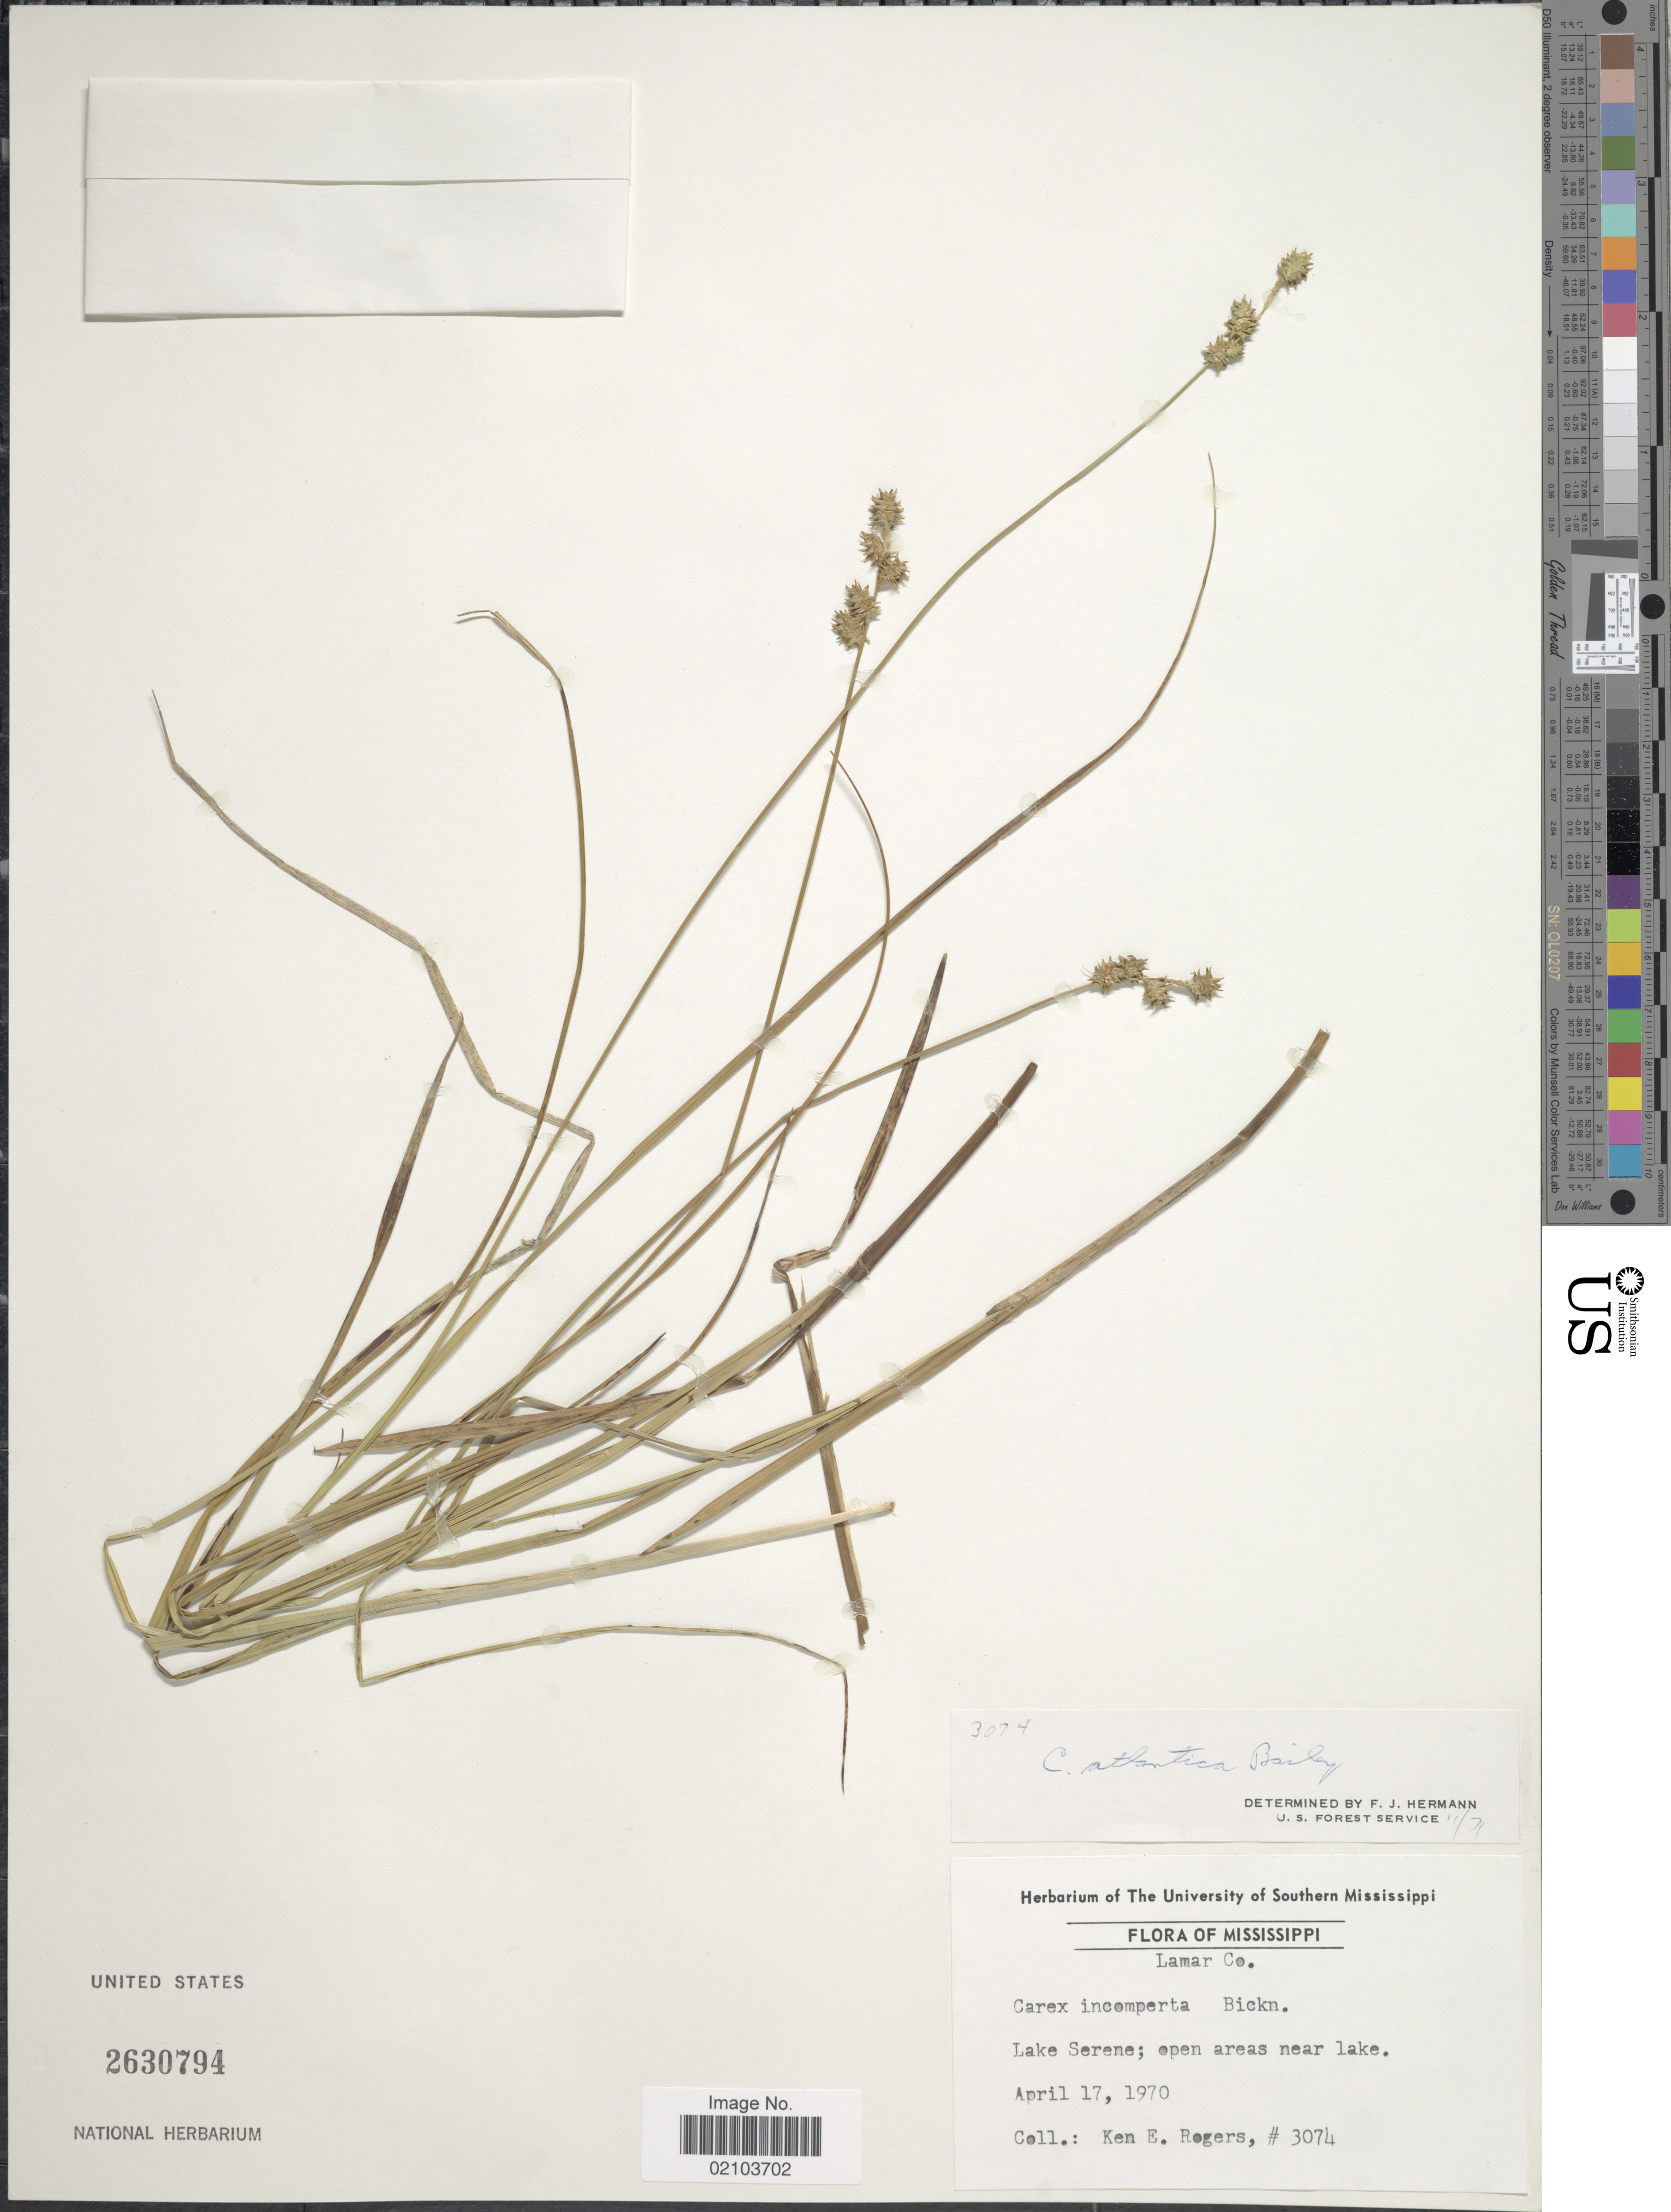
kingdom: Plantae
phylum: Tracheophyta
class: Liliopsida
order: Poales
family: Cyperaceae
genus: Carex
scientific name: Carex atlantica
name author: L.H. Bailey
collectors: K. Rogers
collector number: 3074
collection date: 1970-04-17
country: United States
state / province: Mississippi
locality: Lamar Co. Lake Serene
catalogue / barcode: US 2630794